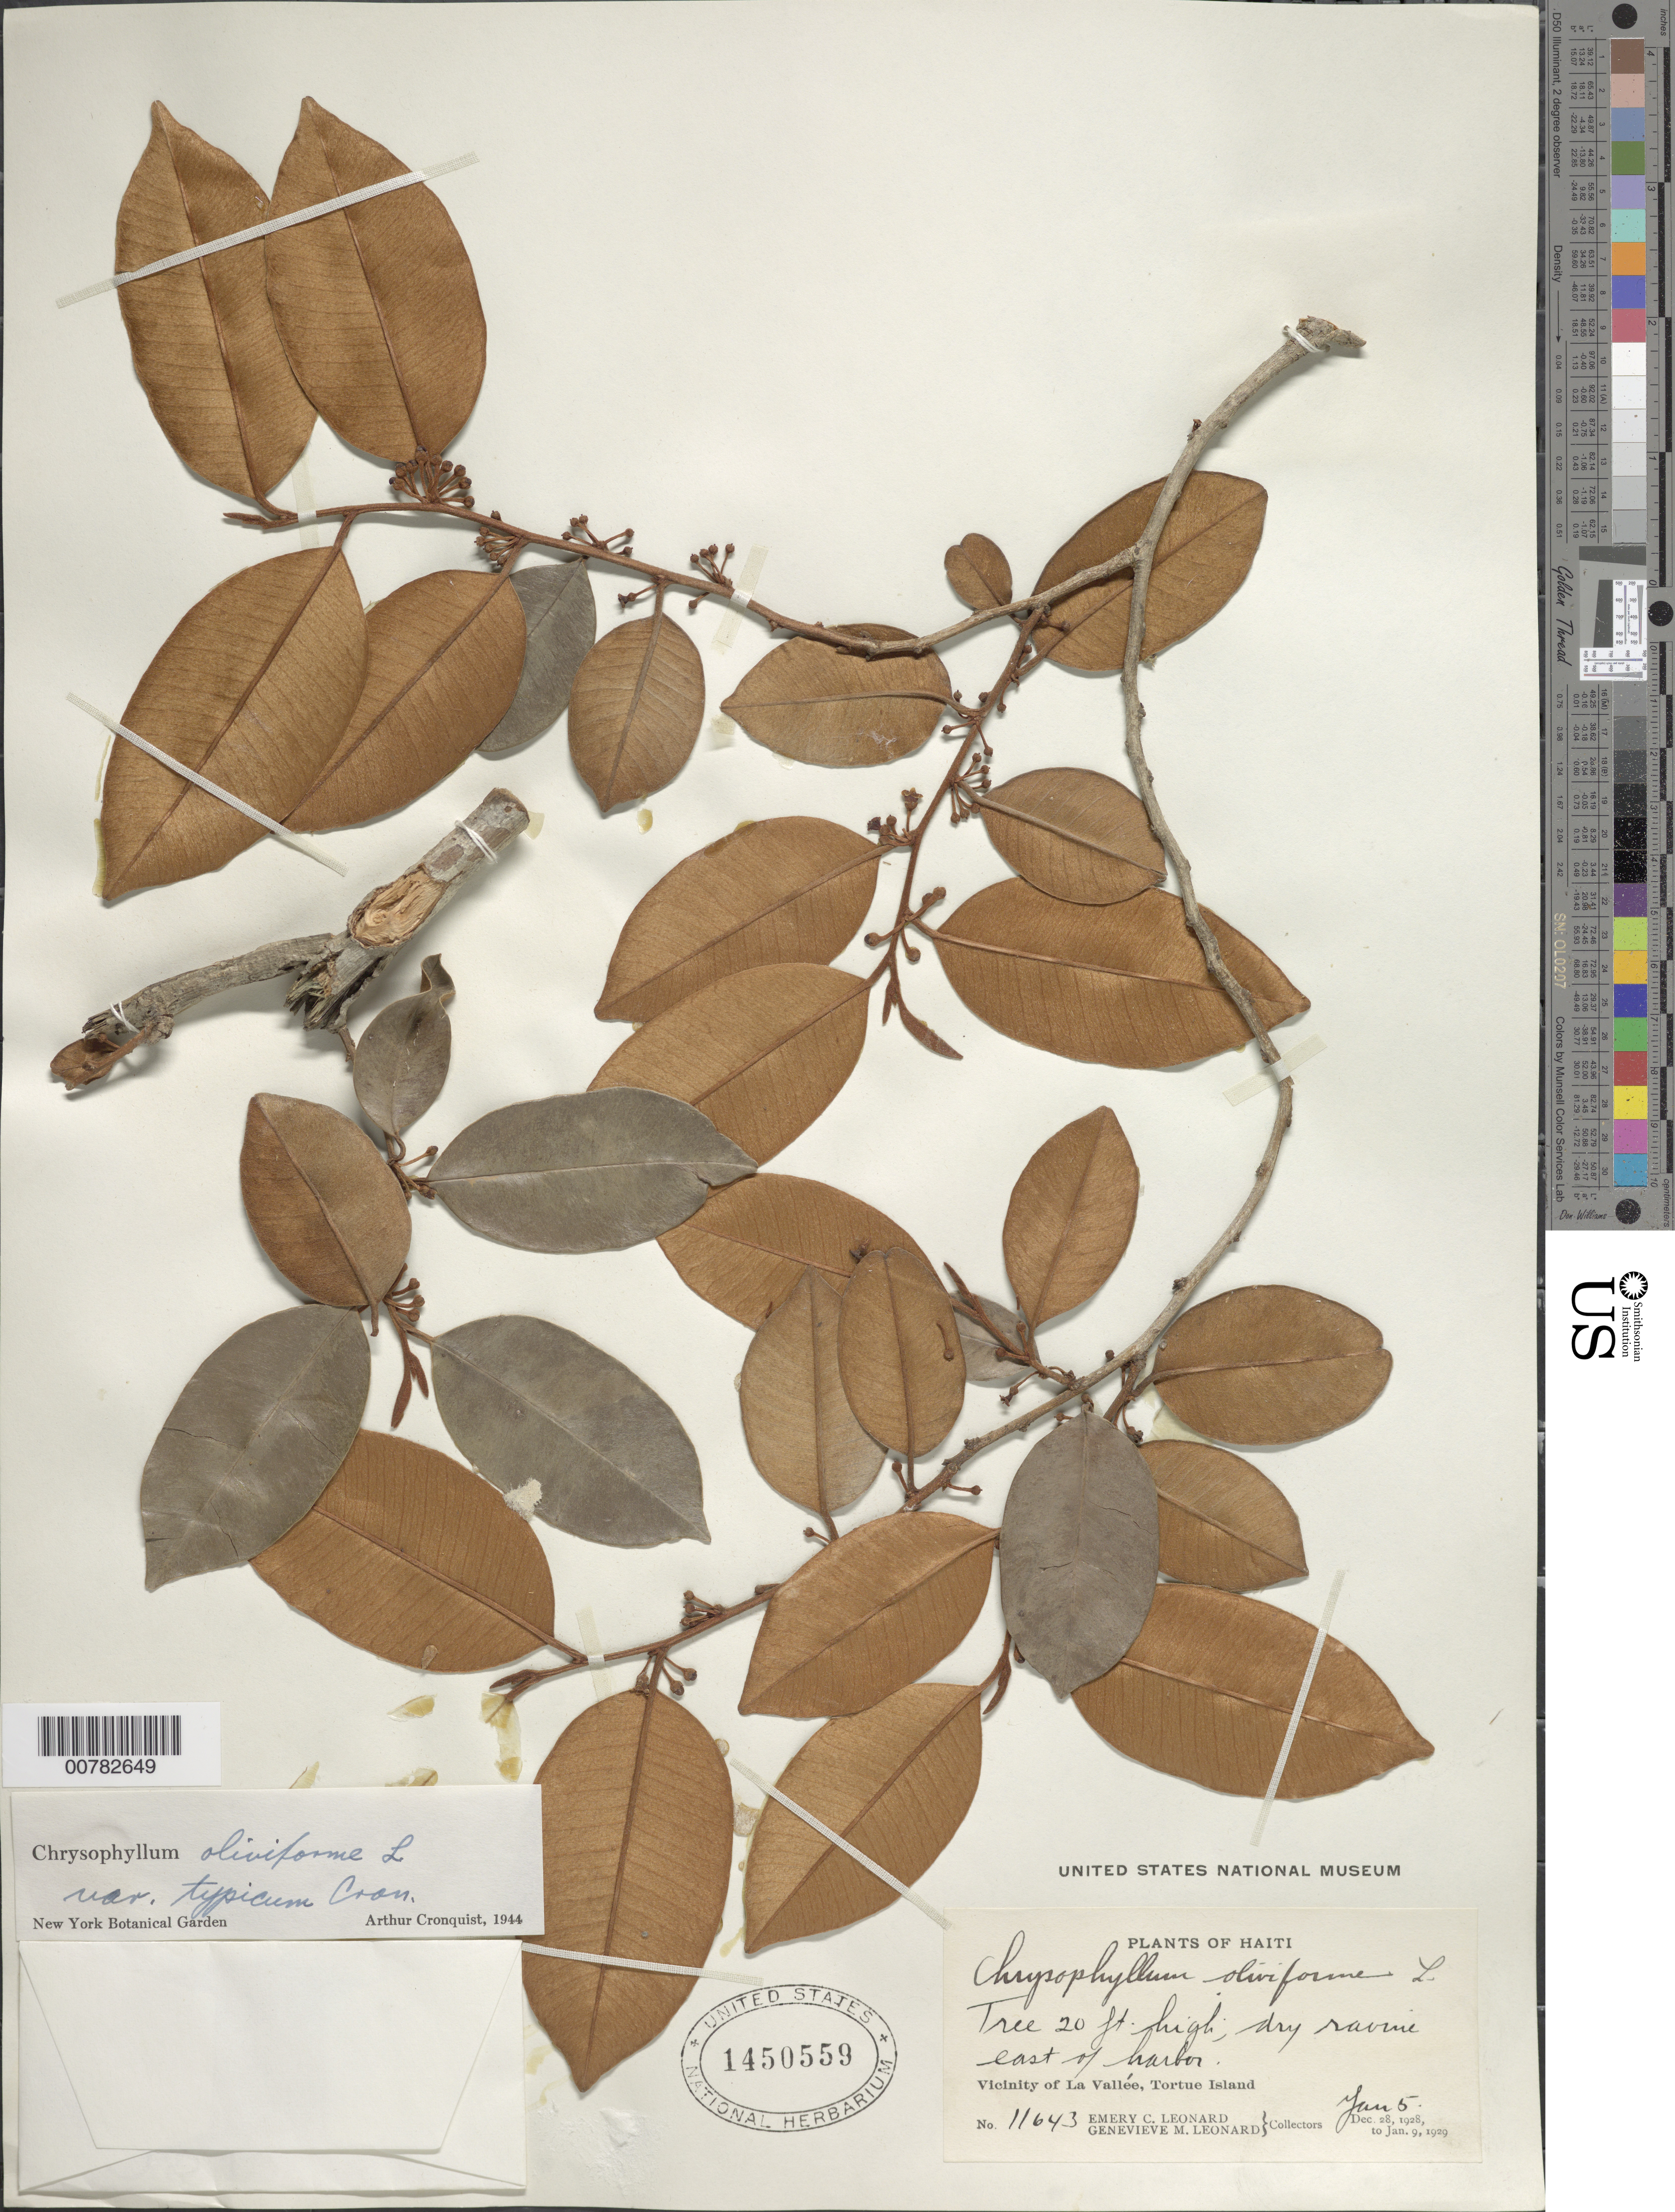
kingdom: Plantae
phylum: Tracheophyta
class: Magnoliopsida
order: Ericales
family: Sapotaceae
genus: Chrysophyllum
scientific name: Chrysophyllum oliviforme subsp. oliviforme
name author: L.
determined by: Cronquist, A. J.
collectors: E. C. Leonard & G. M. Leonard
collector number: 11643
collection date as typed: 05 Jan 1929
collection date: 1929-01-05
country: Haiti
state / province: Nord-Óuest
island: Île de la Tortue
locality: Tortue Island, vicinity of La Vallée, east of harbor.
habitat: Dry ravine.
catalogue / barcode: US 1450559